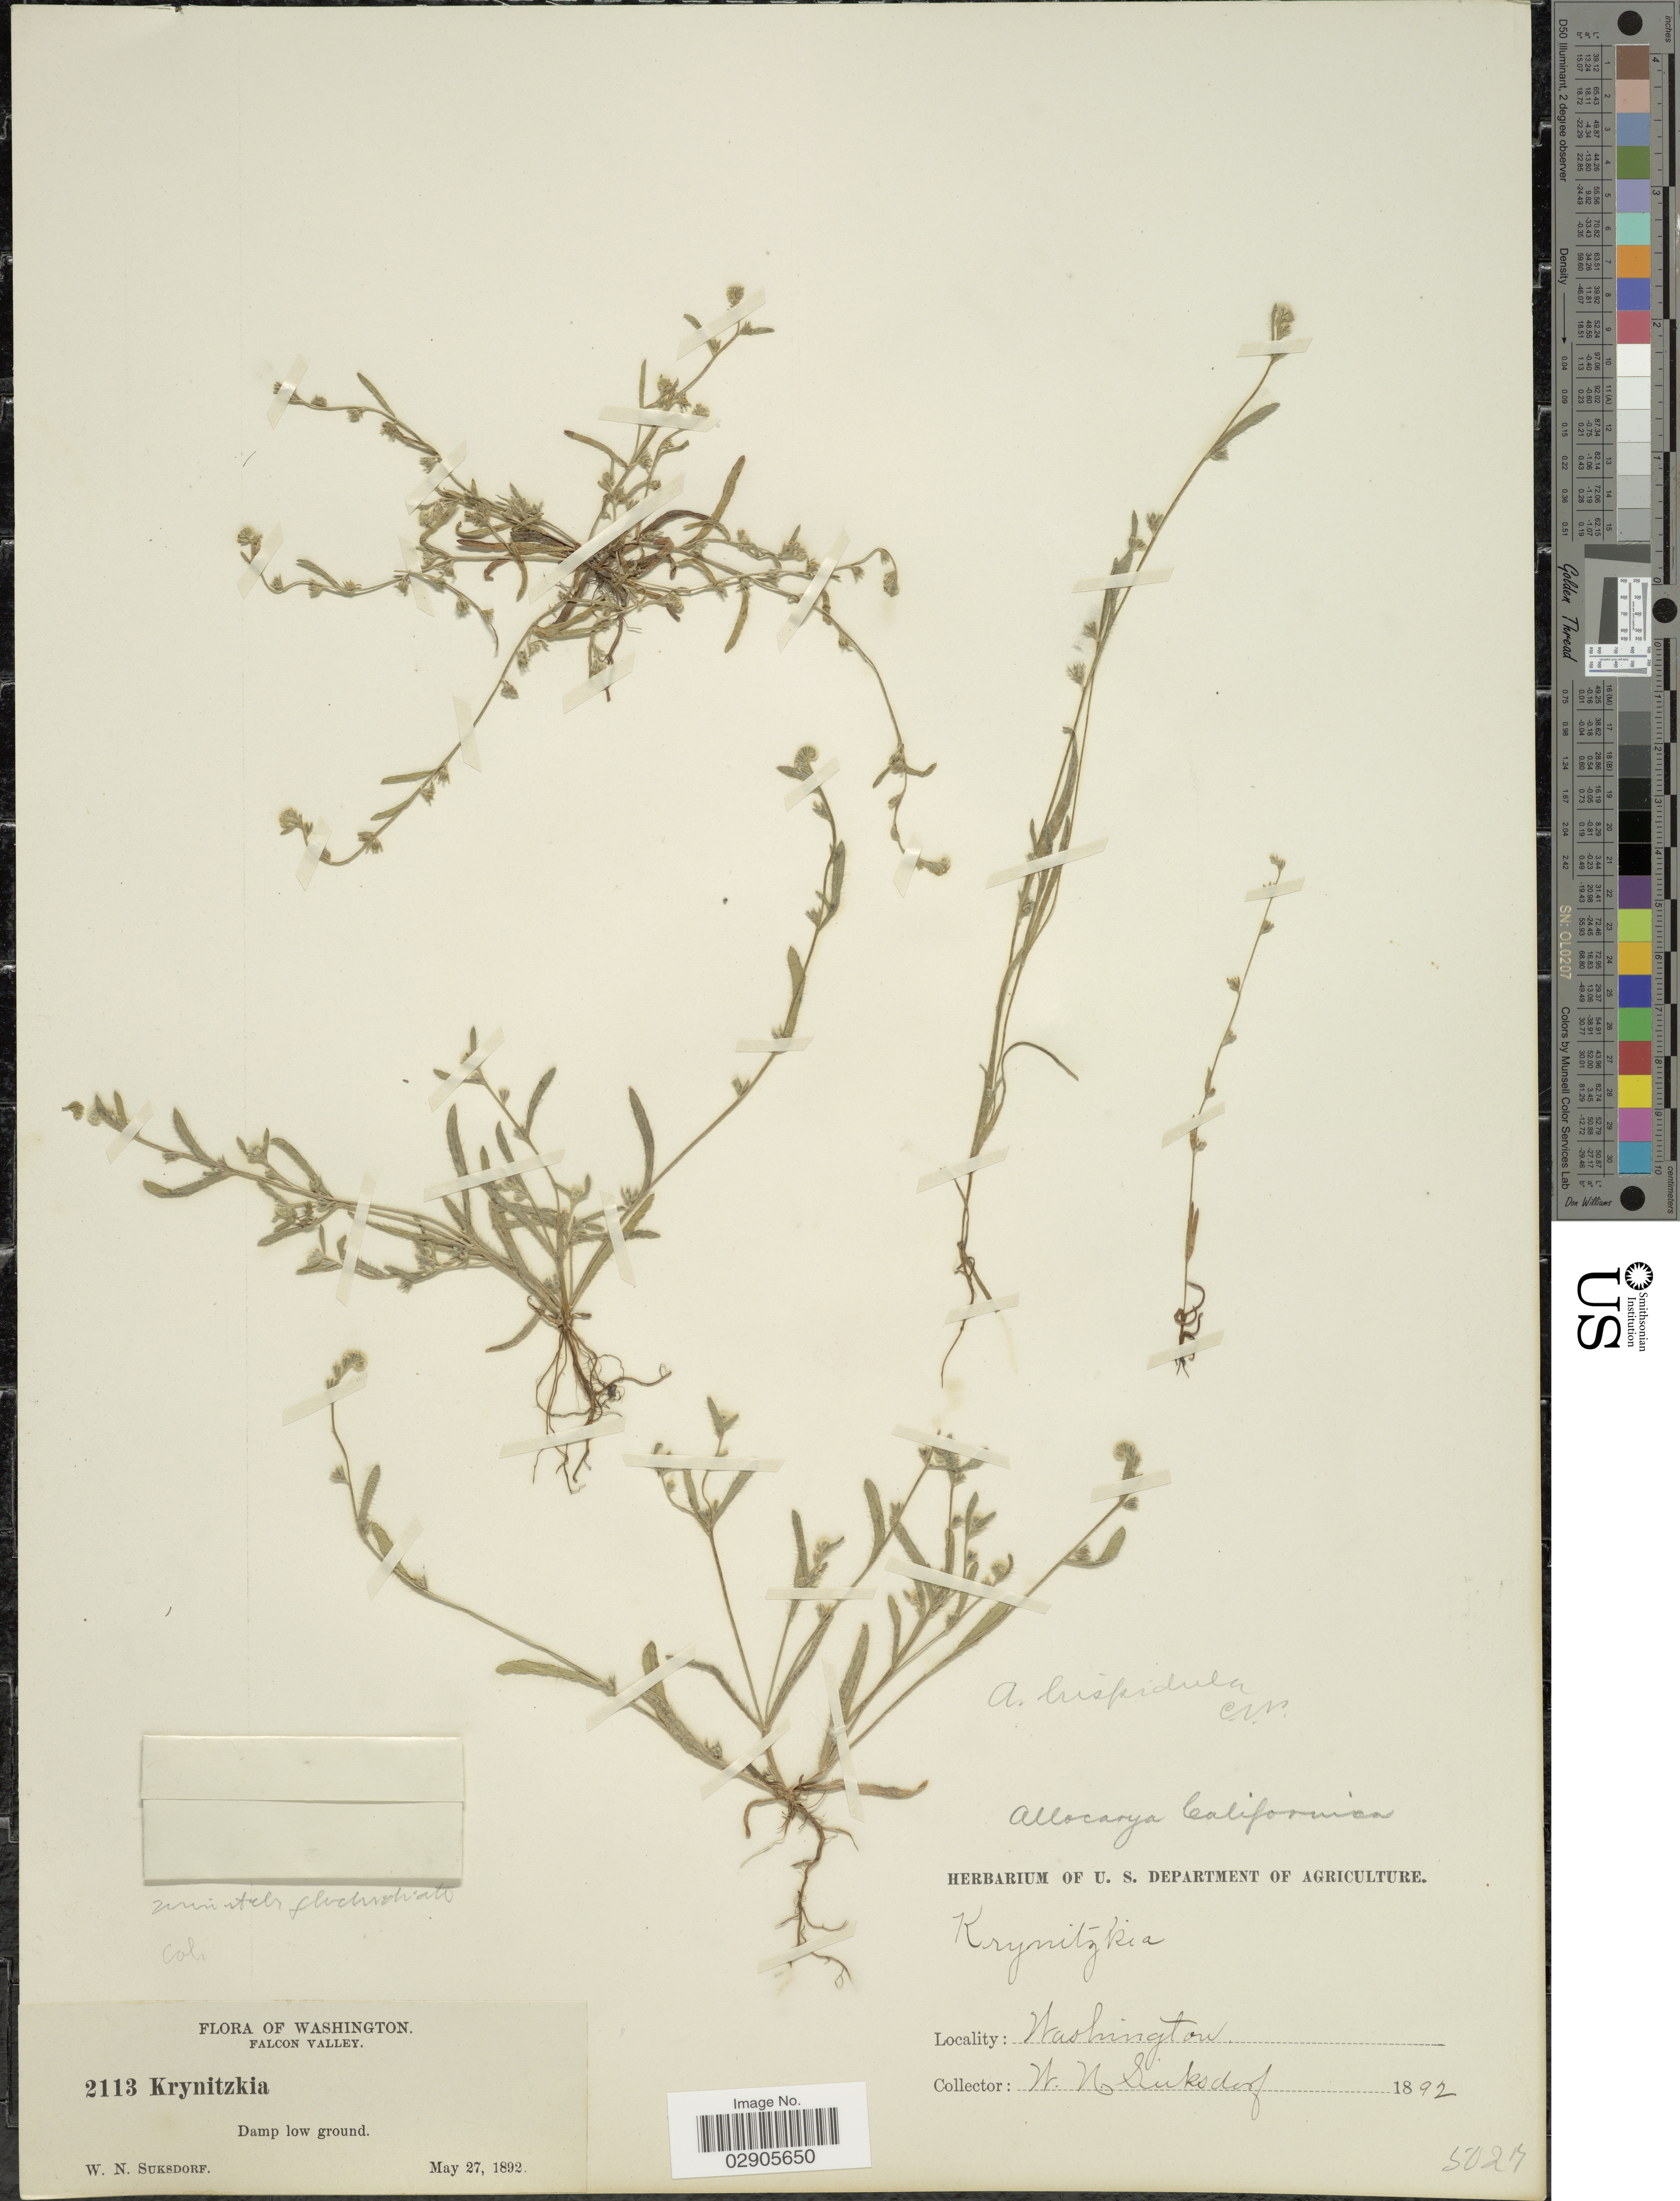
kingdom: Plantae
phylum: Tracheophyta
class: Magnoliopsida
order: Boraginales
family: Boraginaceae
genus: Plagiobothrys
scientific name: Plagiobothrys hispidulus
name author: (Greene) I.M. Johnst.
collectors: W. N. Suksdorf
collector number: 2113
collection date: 1892-05-27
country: United States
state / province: Washington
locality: Falcon Valley. Damp low ground.